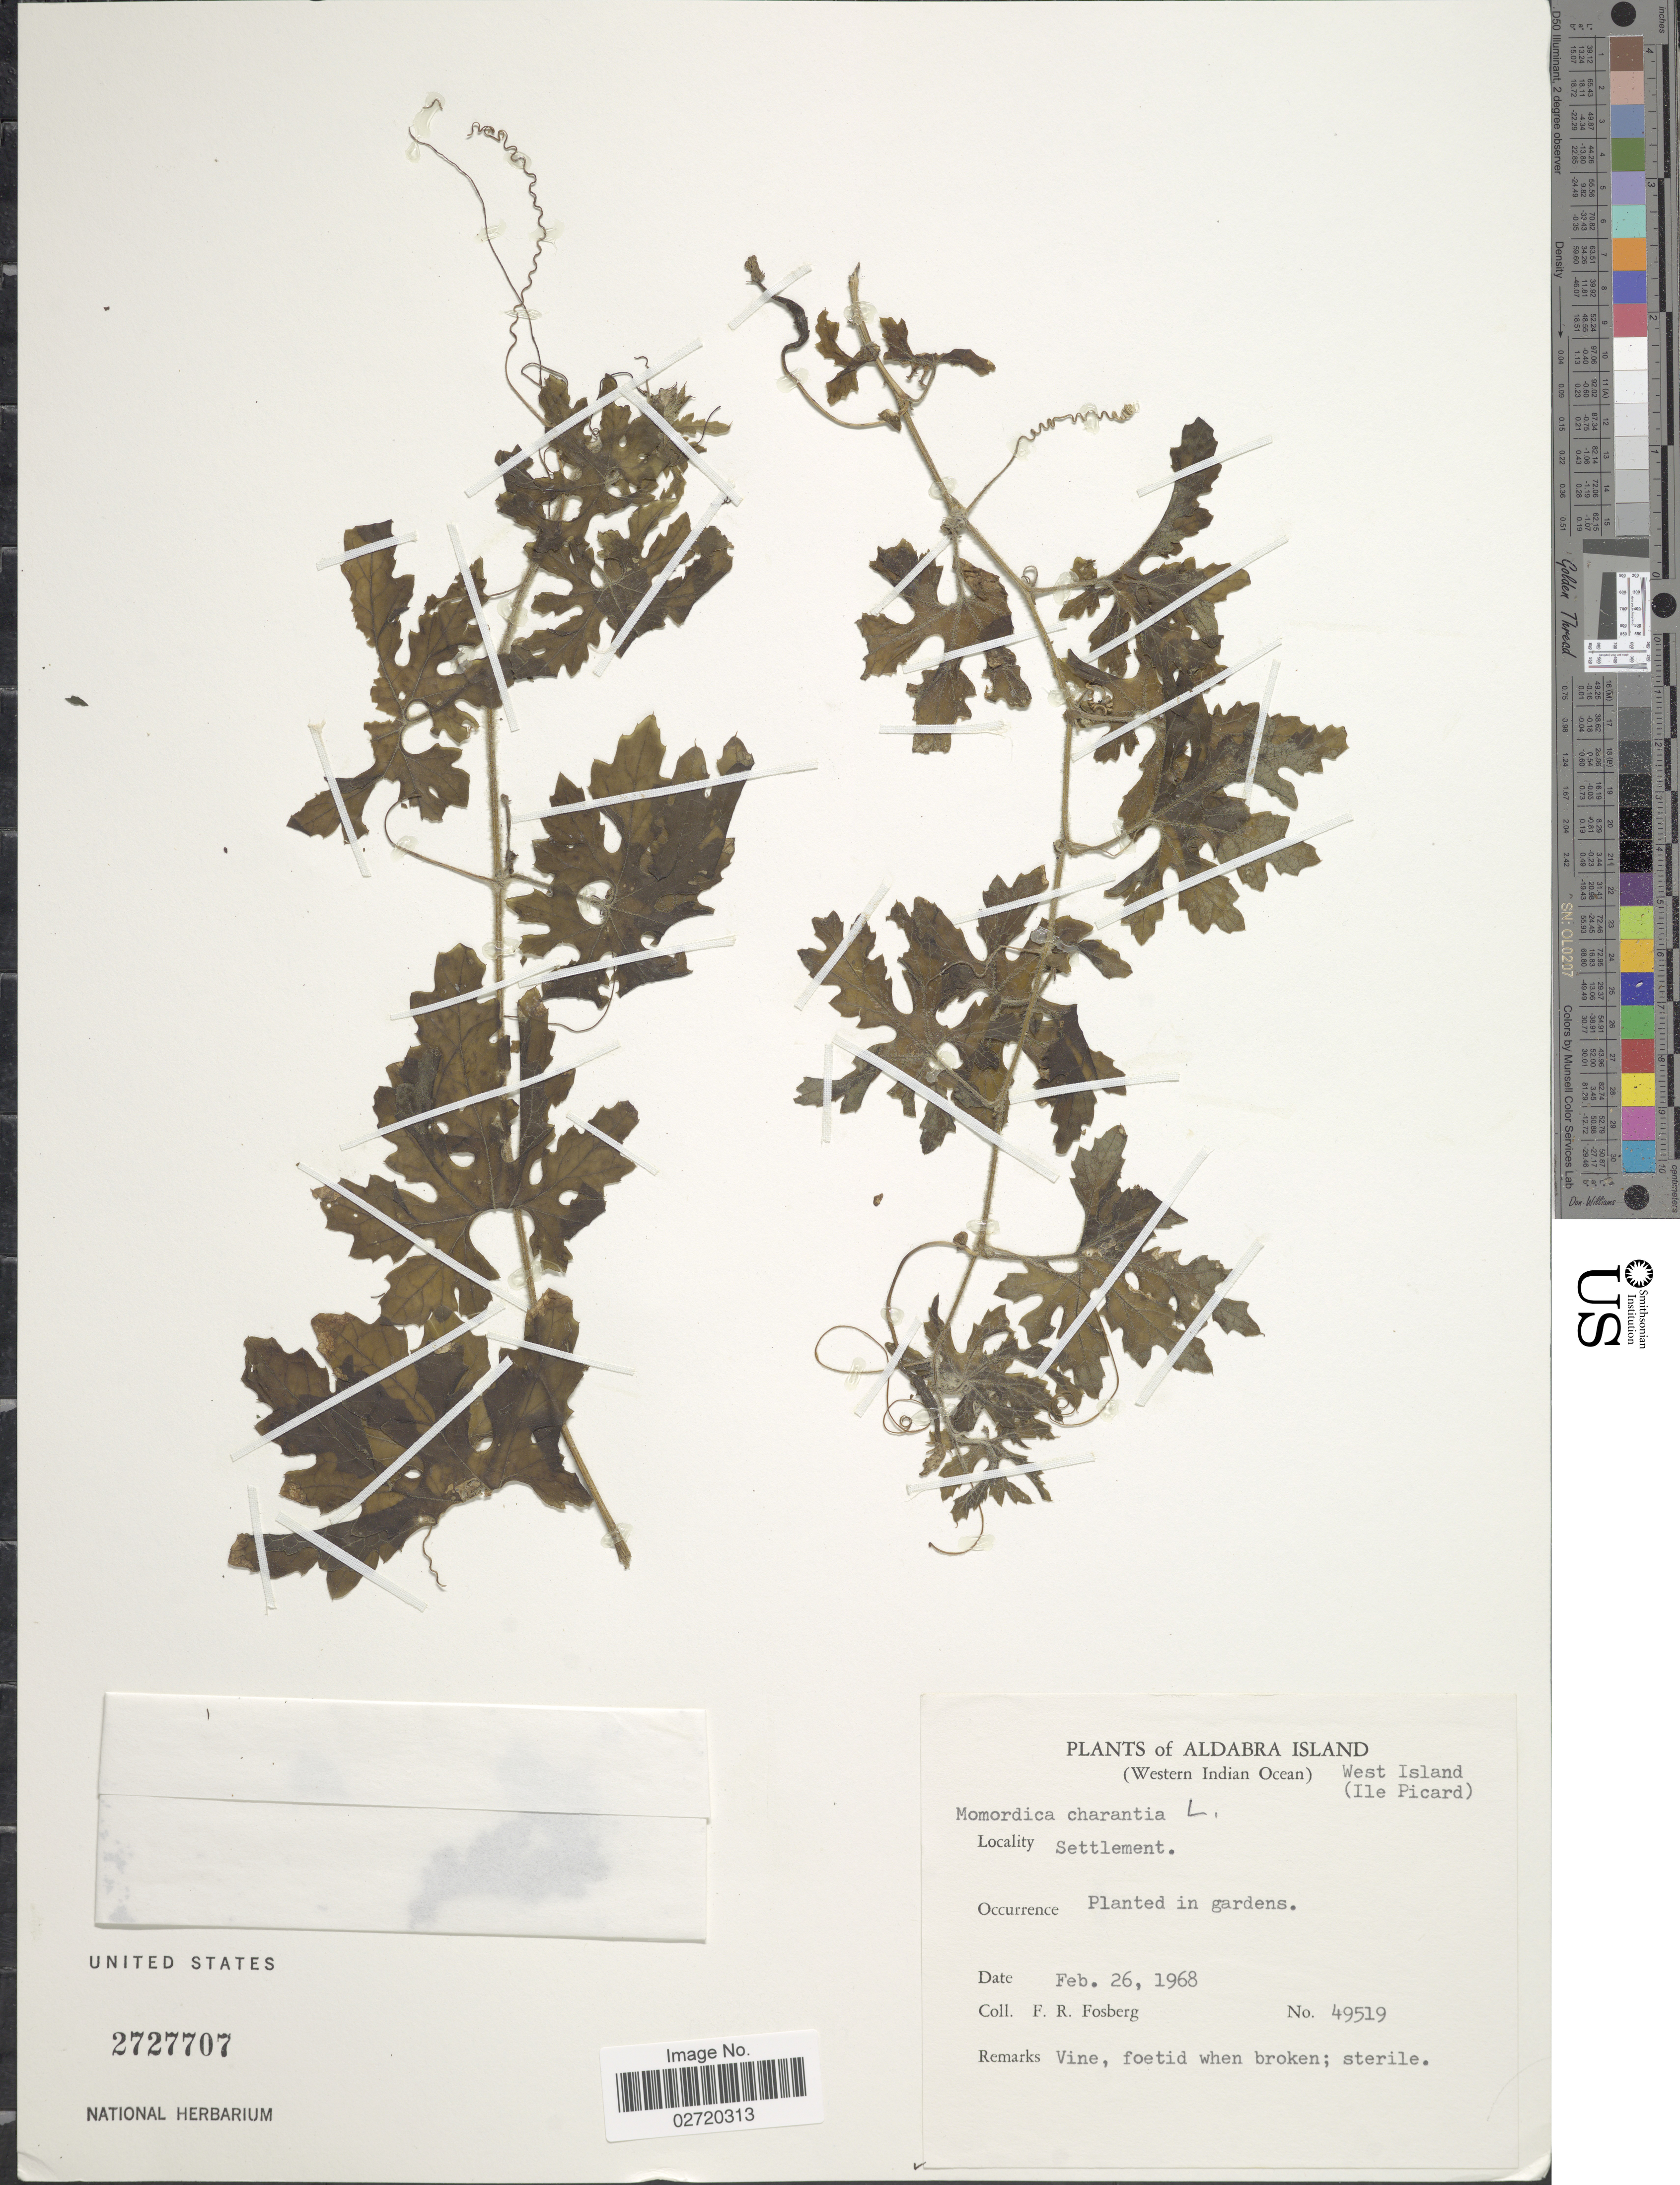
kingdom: Plantae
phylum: Tracheophyta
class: Magnoliopsida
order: Cucurbitales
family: Cucurbitaceae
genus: Momordica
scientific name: Momordica charantia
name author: L.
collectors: F. R. Fosberg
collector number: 49519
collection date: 1968-02-26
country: Seychelles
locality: Aldabra Island, (Western Indian Ocean) West Island (Ile Picard) Settlement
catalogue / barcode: US 2727707